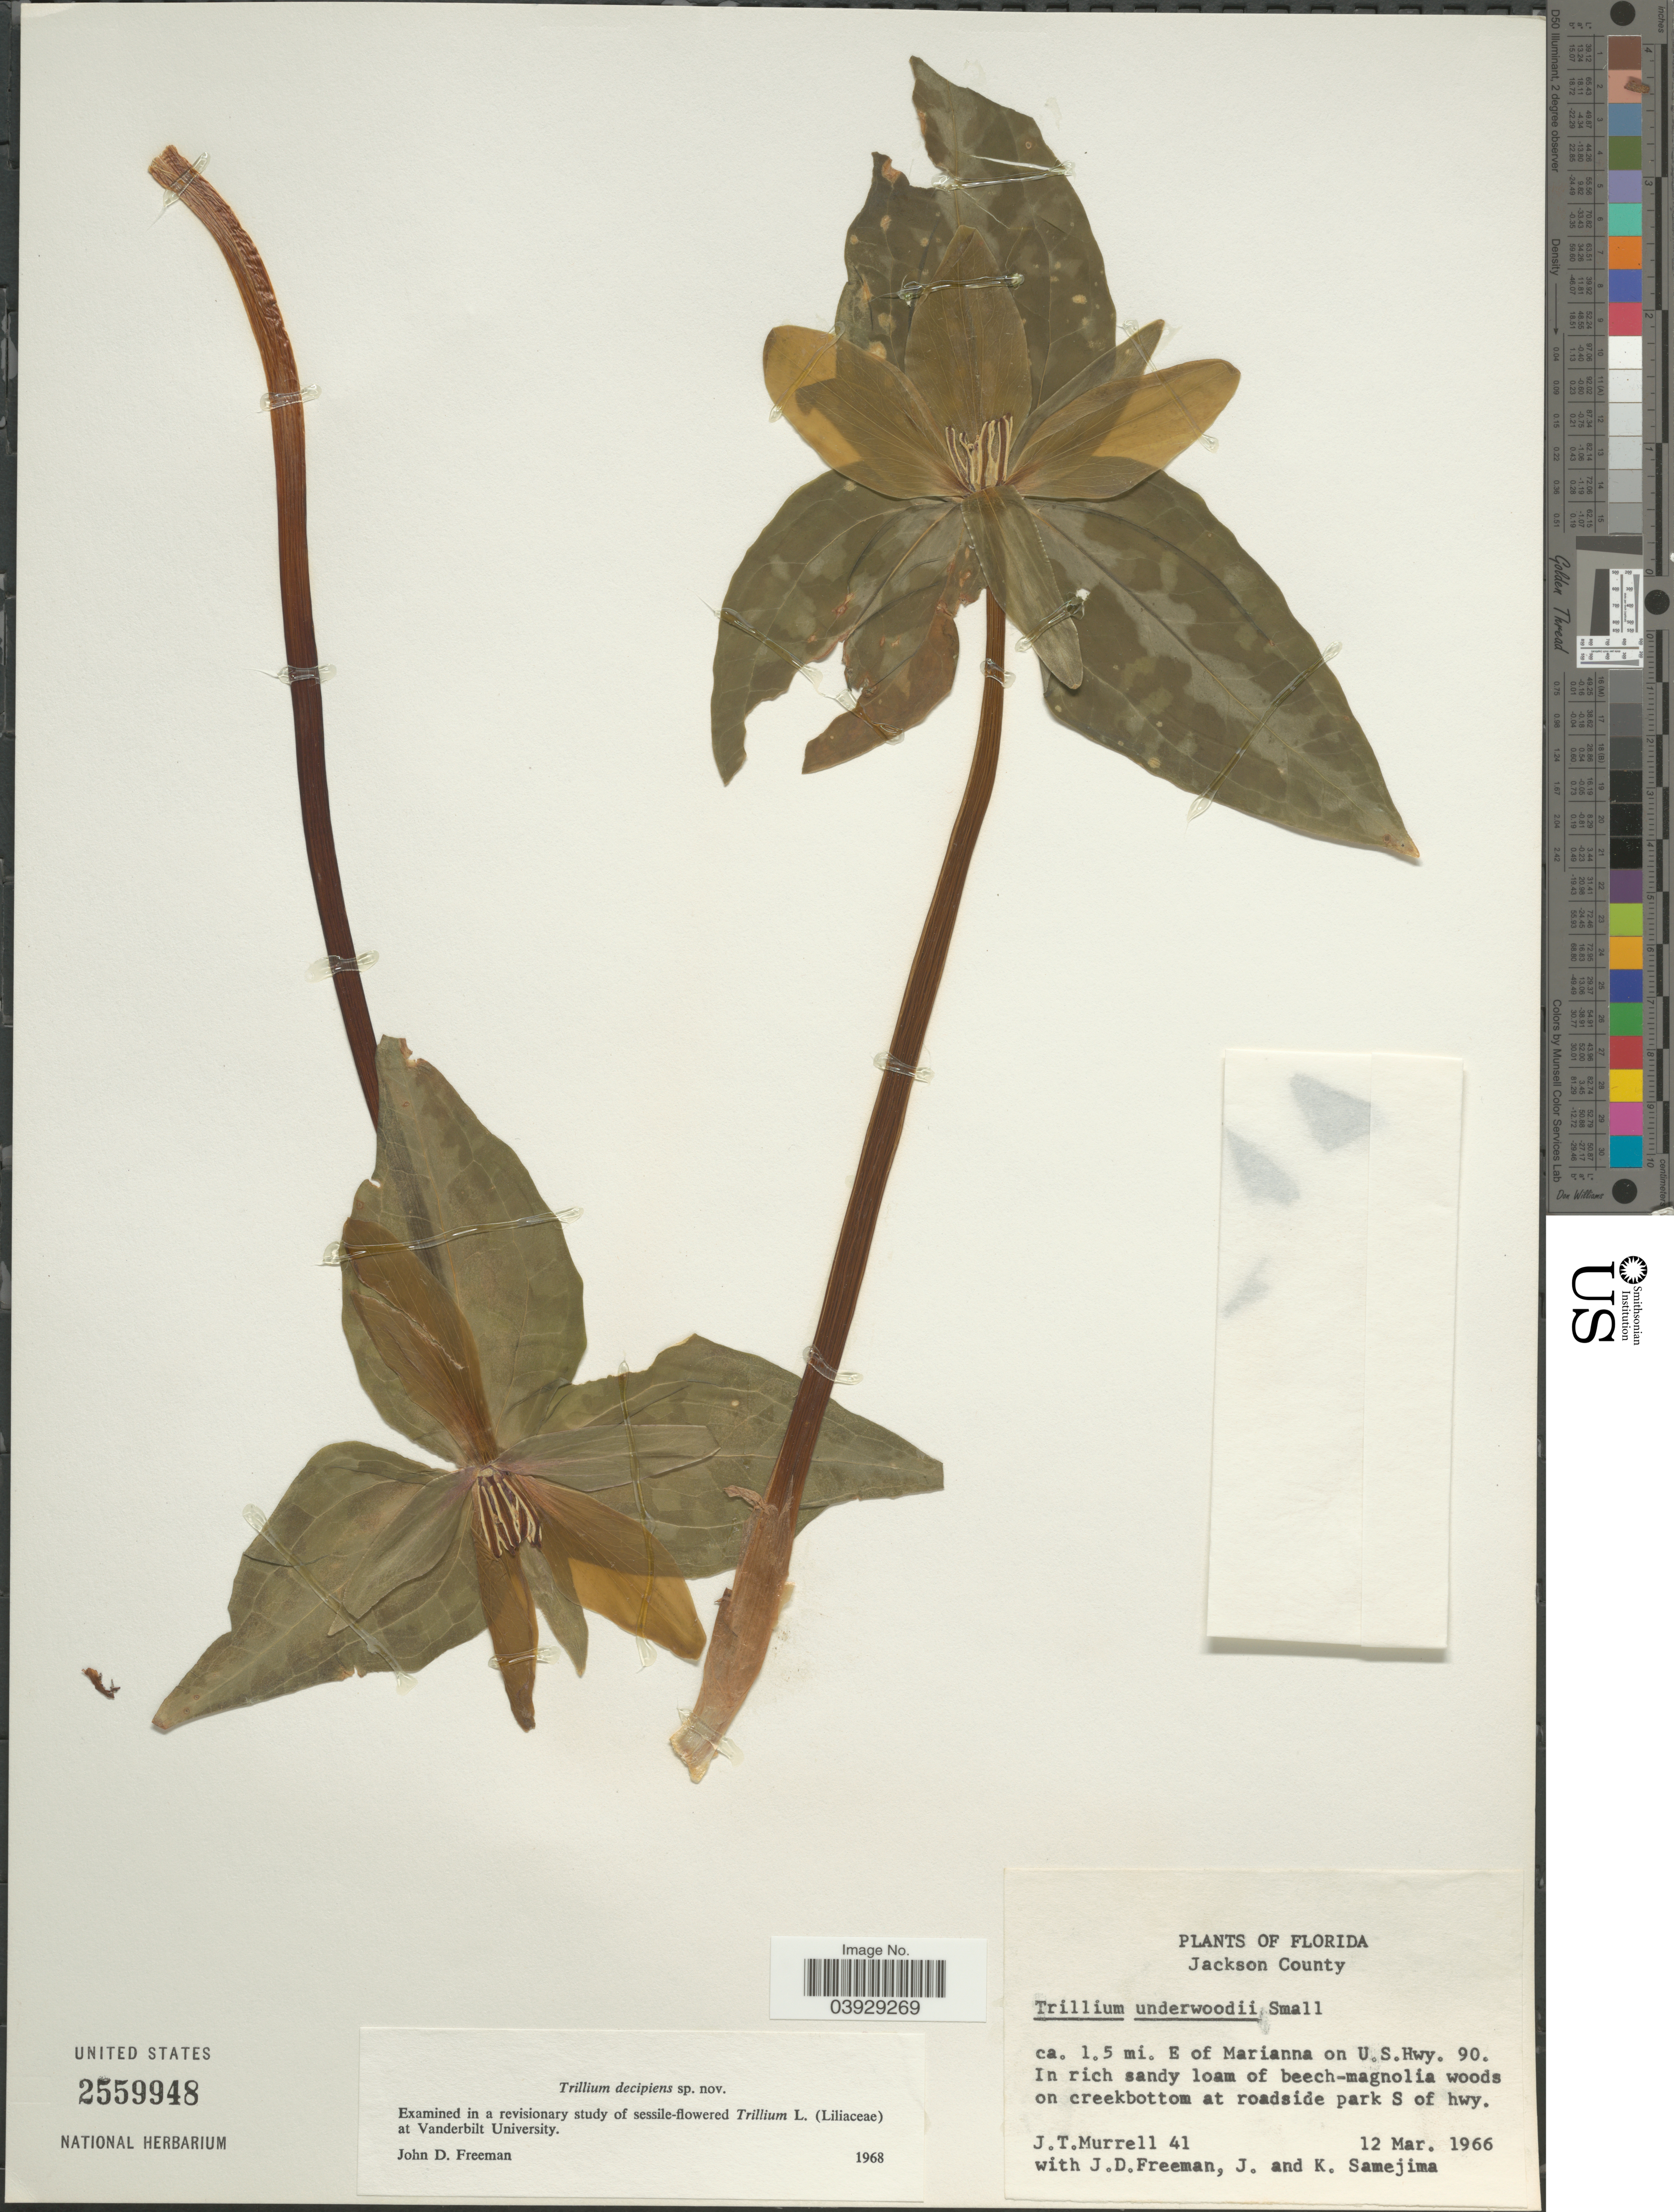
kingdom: Plantae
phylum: Tracheophyta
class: Liliopsida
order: Liliales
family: Melanthiaceae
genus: Trillium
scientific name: Trillium decipiens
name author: J. D. Freeman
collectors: J. Murrell, J. Freeman, J. Samejima & K. Samejima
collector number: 41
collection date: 1966-03-12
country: United States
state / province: Florida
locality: Jackson County. ca. 1.5 mi. E of Marianna on U.S.Hwy. 90. In rich sandy loam of beech-magnolia woods on creekbottom at roadside park S of hwy.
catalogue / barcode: US 2559948